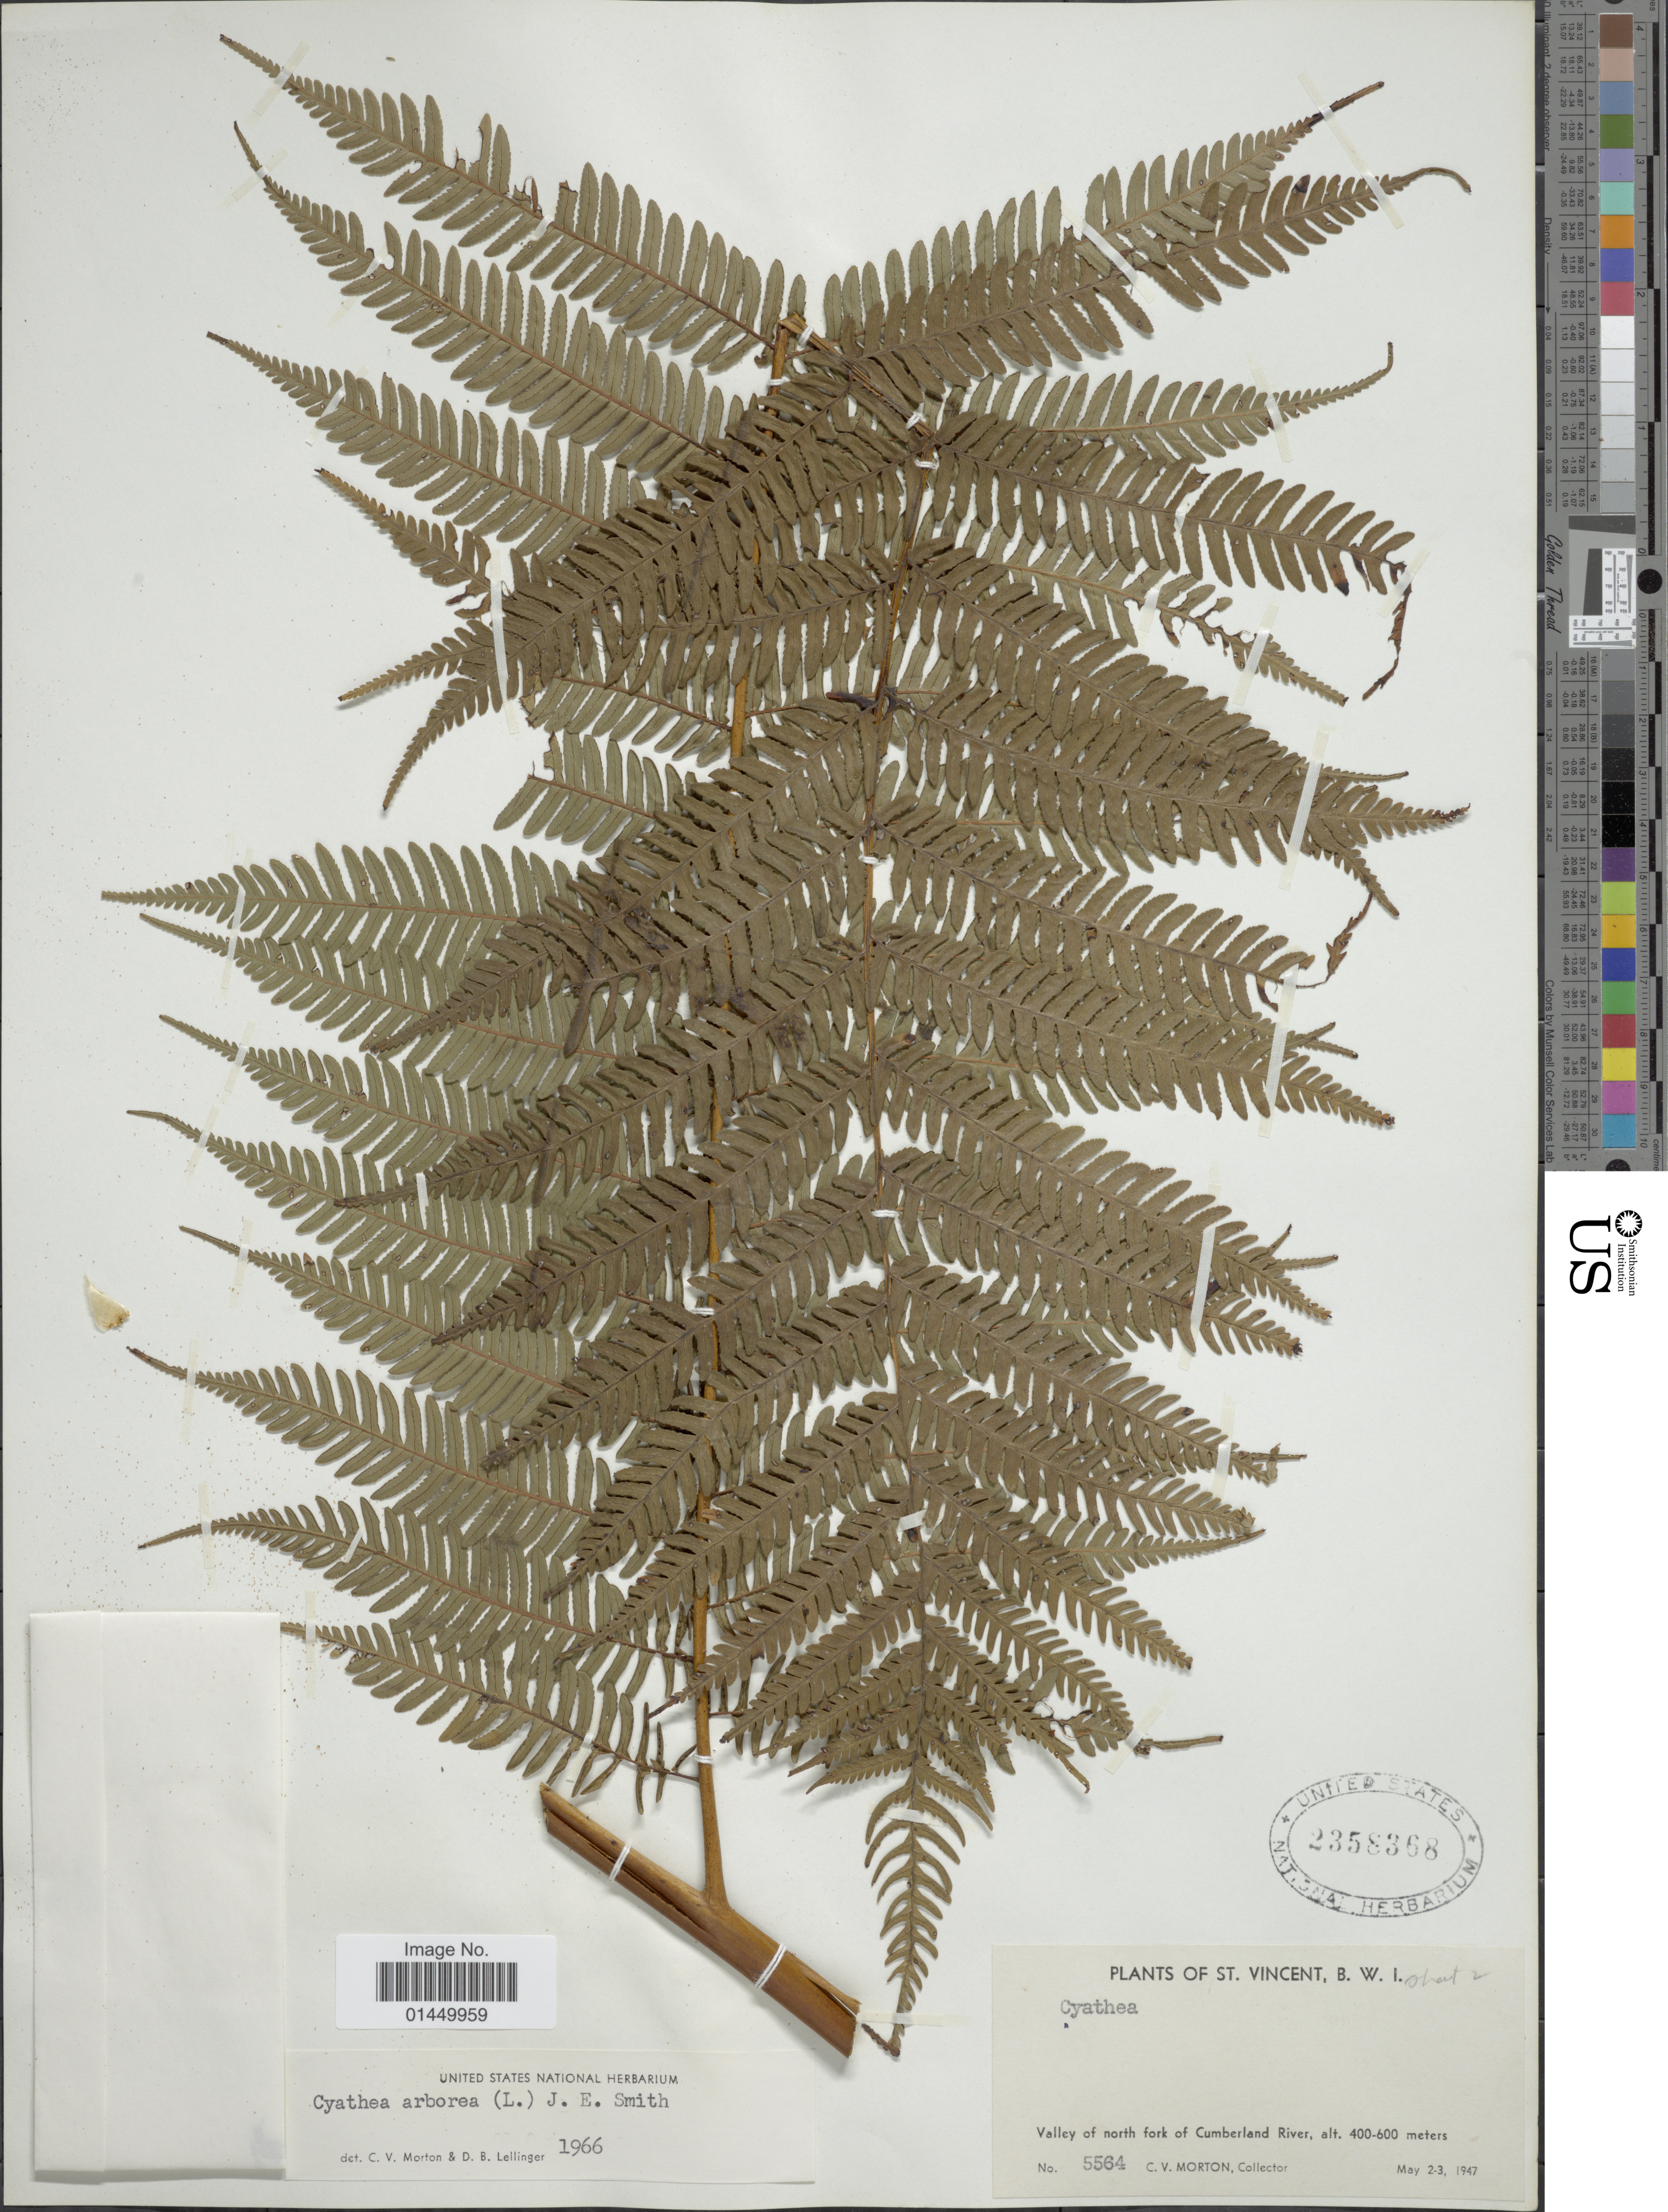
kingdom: Plantae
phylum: Tracheophyta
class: Polypodiopsida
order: Cyatheales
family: Cyatheaceae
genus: Cyathea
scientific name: Cyathea arborea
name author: (L.) Sm.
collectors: C. V. Morton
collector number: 5564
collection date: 1947-05-02/1947-05-03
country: St. Vincent - Grenadines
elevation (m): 400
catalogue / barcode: US 2358368